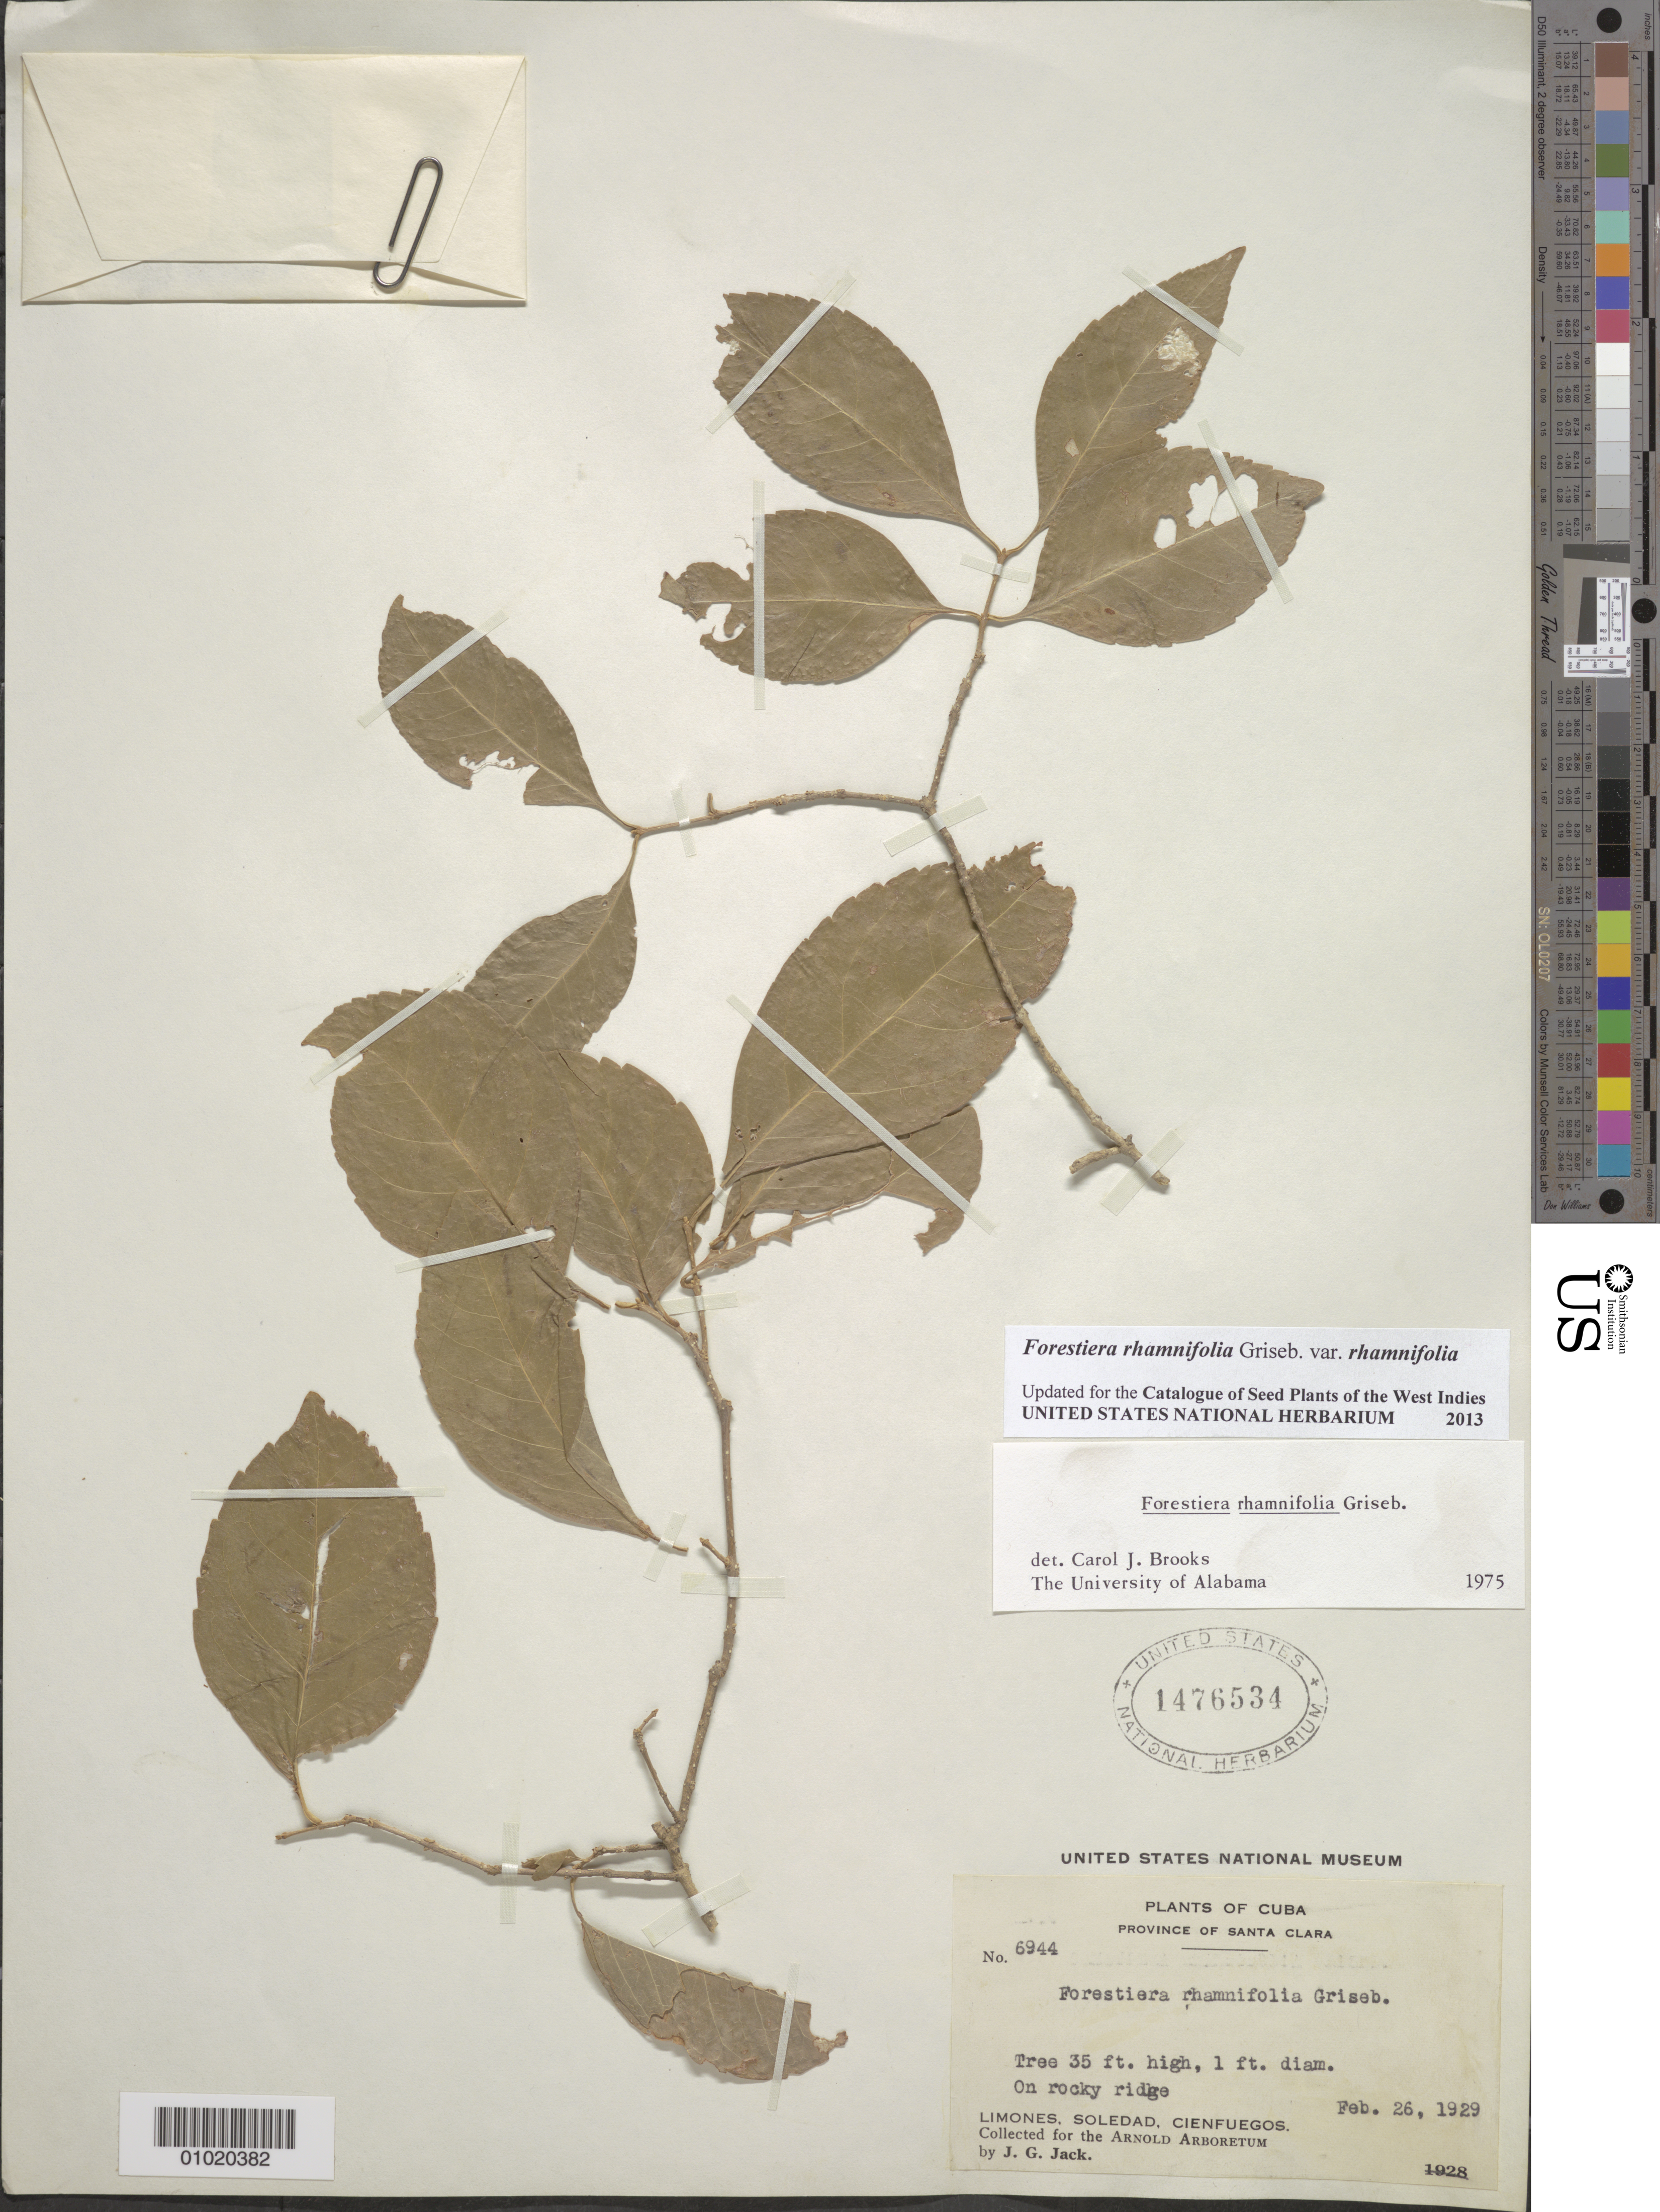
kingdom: Plantae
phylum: Tracheophyta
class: Magnoliopsida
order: Lamiales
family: Oleaceae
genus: Forestiera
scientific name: Forestiera rhamnifolia var. rhamnifolia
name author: Griseb.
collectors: J. G. Jack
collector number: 6944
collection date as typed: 26 Feb 1929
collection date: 1929-02-26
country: Cuba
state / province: Cienfuegos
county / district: Cienfuegos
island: Cuba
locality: Limones, Soledad, Cienfuegos, on rocky ridge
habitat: Rocky ridge.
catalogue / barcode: US 1476534